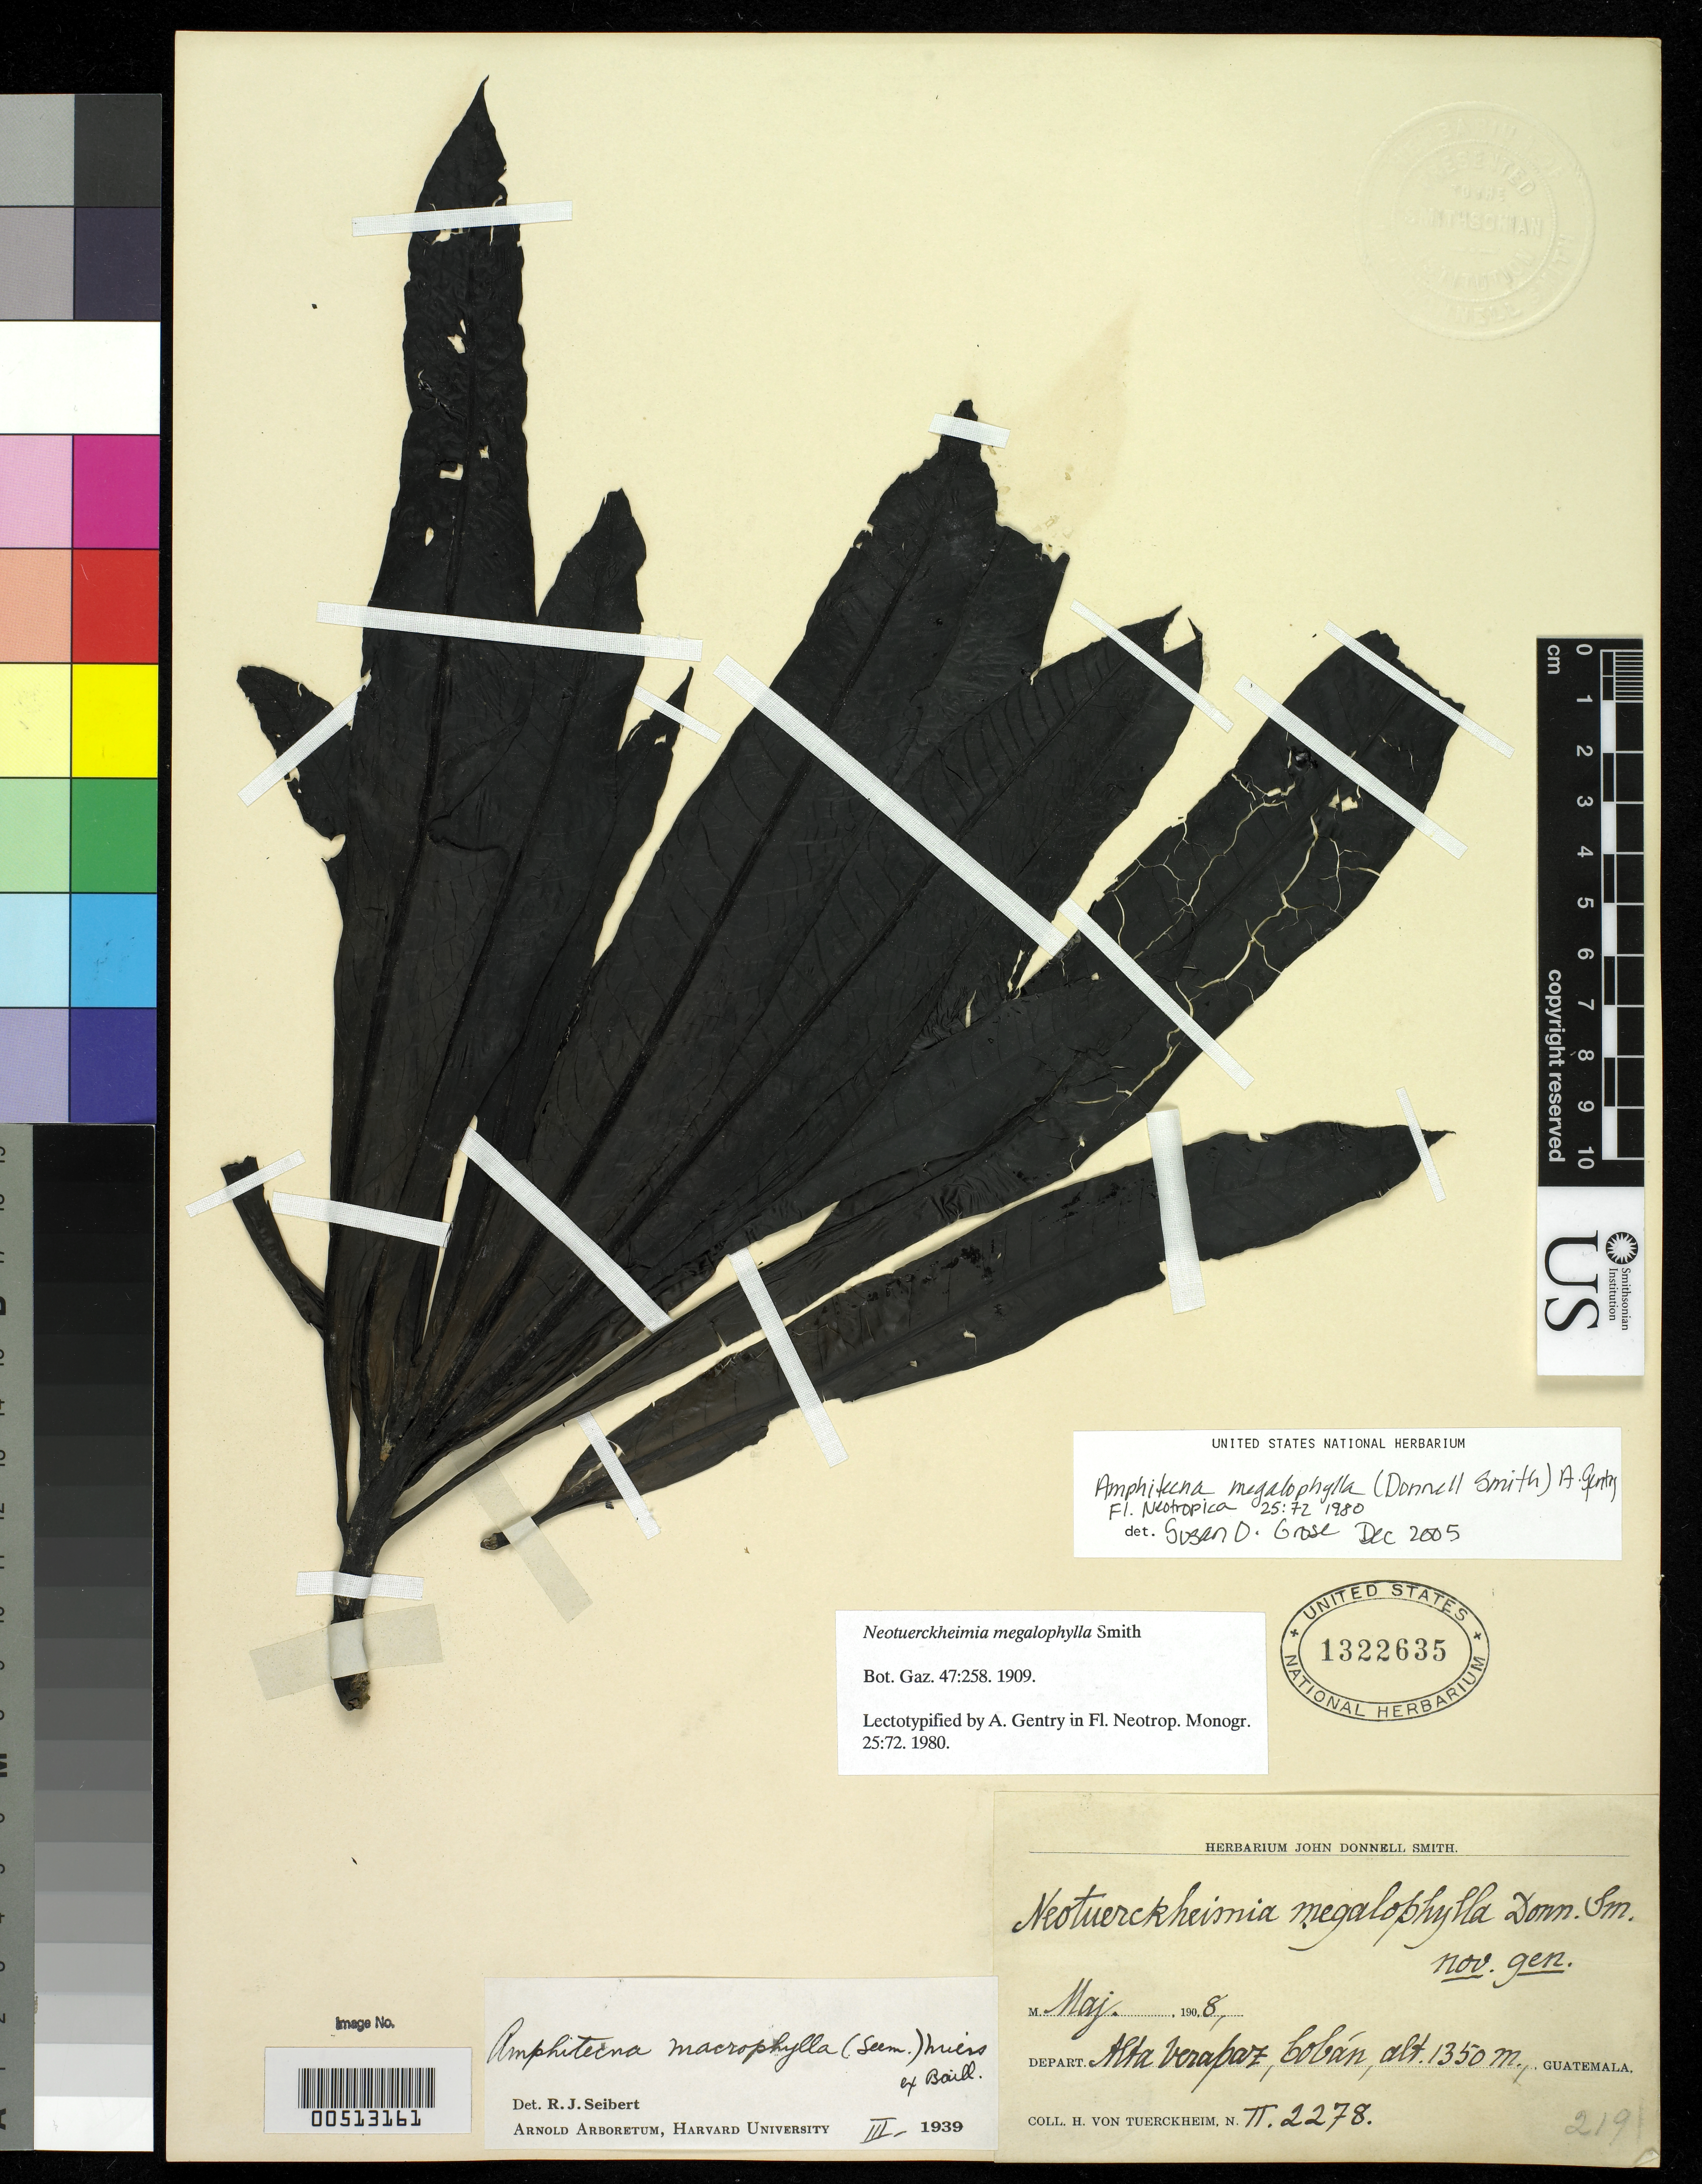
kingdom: Plantae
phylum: Tracheophyta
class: Magnoliopsida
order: Lamiales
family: Bignoniaceae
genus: Neotuerckheimia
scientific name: Neotuerckheimia megalophylla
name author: Donn. Sm.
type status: Syntype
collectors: H. von Türckheim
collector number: II 2278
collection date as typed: May 1908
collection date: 1908-05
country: Guatemala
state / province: Alta Verapaz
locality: Cobán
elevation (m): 1350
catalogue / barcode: US 1322635